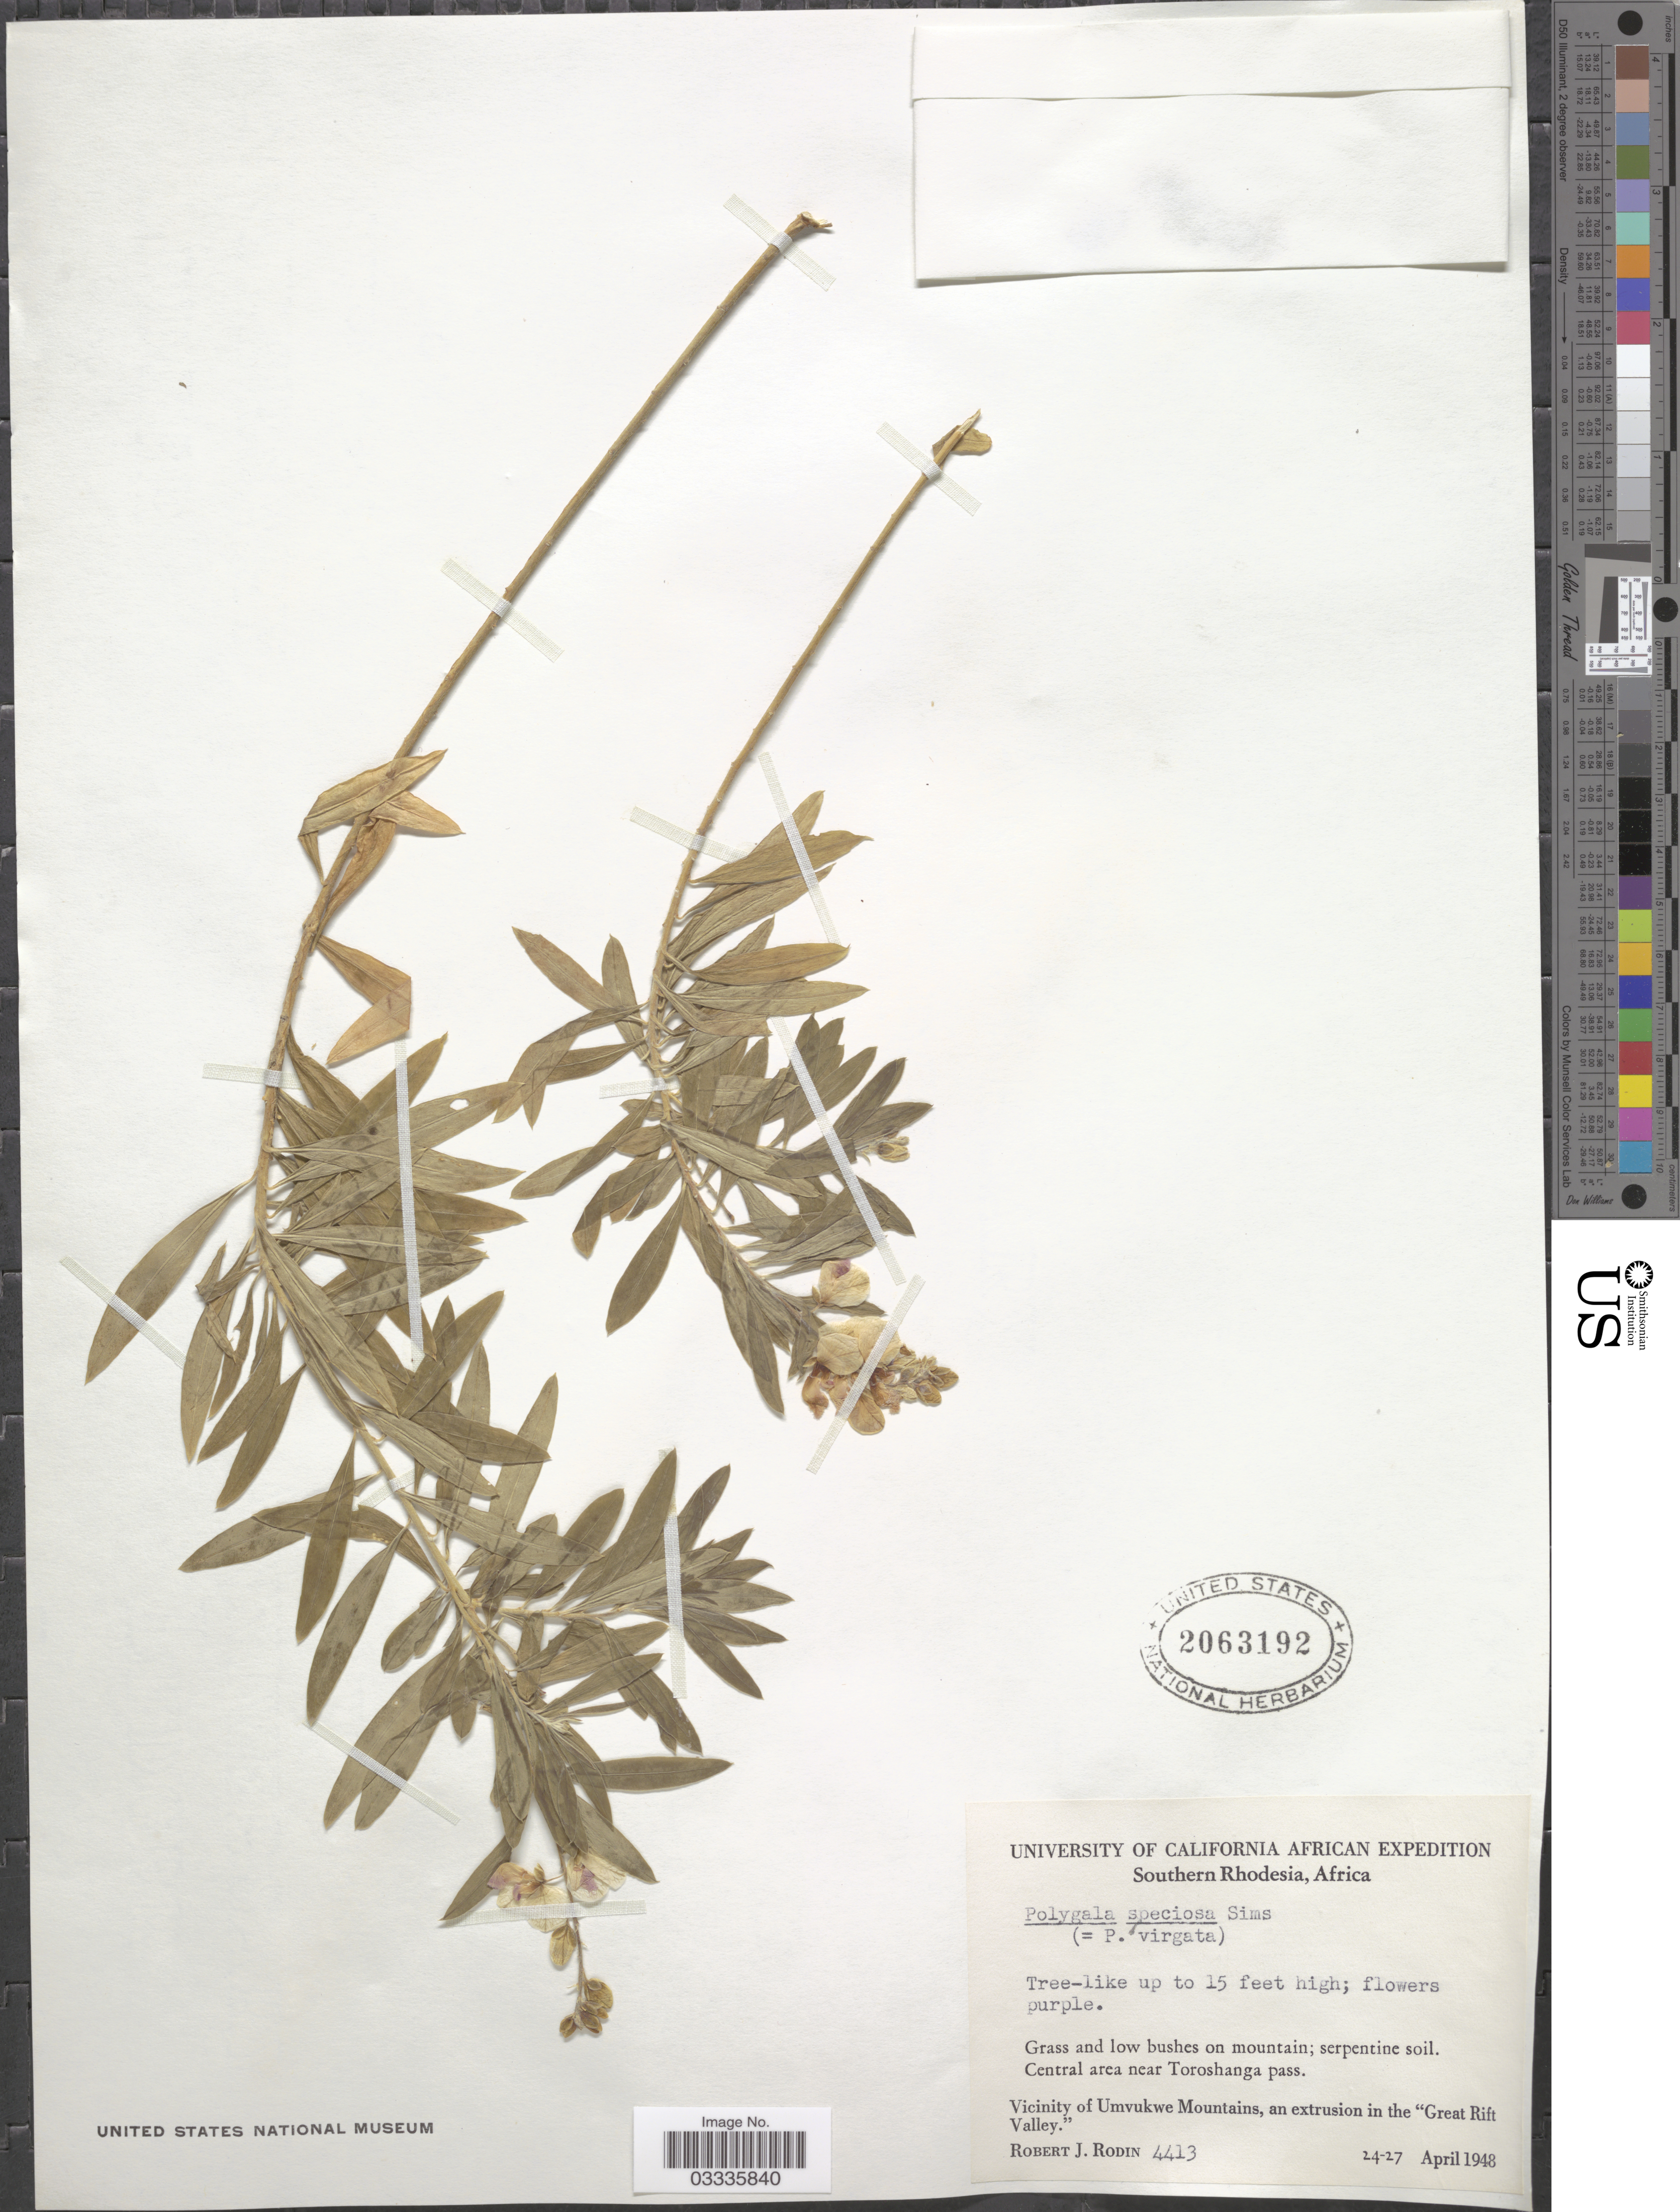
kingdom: Plantae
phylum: Tracheophyta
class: Magnoliopsida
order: Fabales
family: Polygalaceae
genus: Polygala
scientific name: Polygala virgata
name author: Thunb.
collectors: R. J. Rodin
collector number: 4413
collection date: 1948-04-24/1948-04-27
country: Zimbabwe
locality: Southern Rhodesia. Central area near Toroshanga pass. Vicinity of Umvukwe Mountains, an extrusion in the "Great Rift Valley".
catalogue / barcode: US 2063192